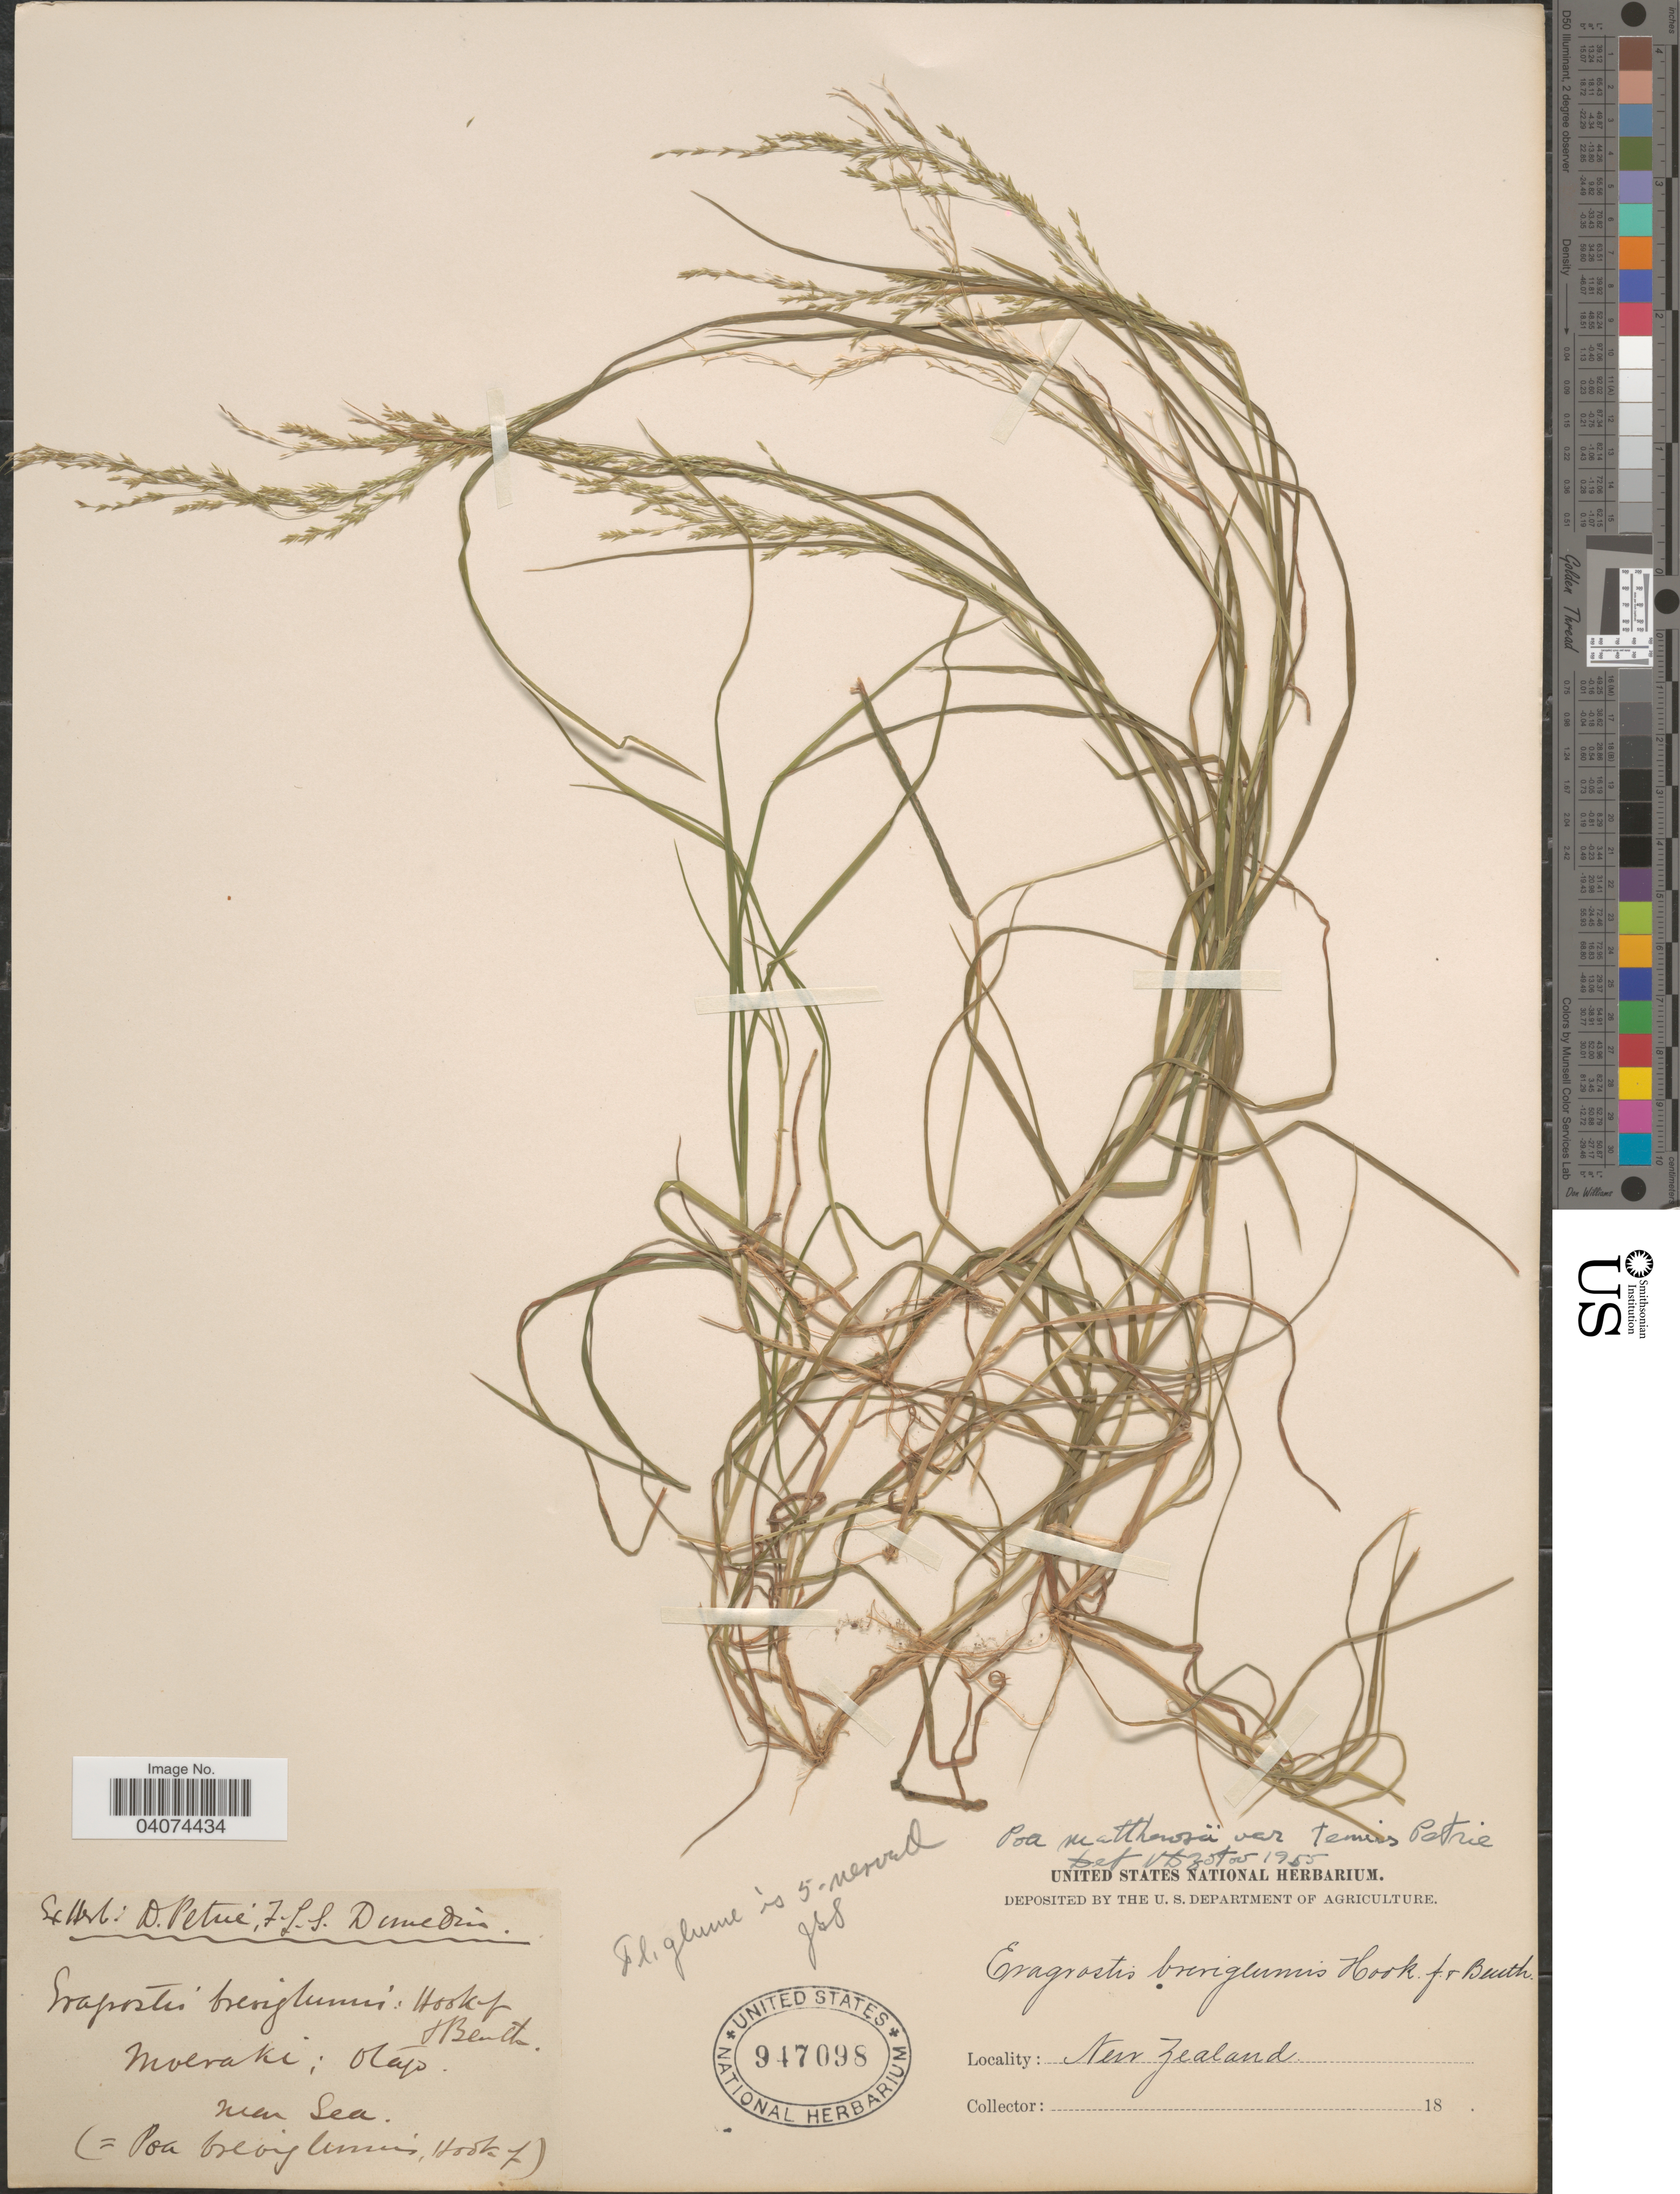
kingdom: Plantae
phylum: Tracheophyta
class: Liliopsida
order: Poales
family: Poaceae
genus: Poa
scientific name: Poa matthewsii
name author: Petrie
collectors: Ex Herb D. Petrie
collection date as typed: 18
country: New Zealand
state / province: Otago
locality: Moeraki: Otago near Sea.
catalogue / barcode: US 947098